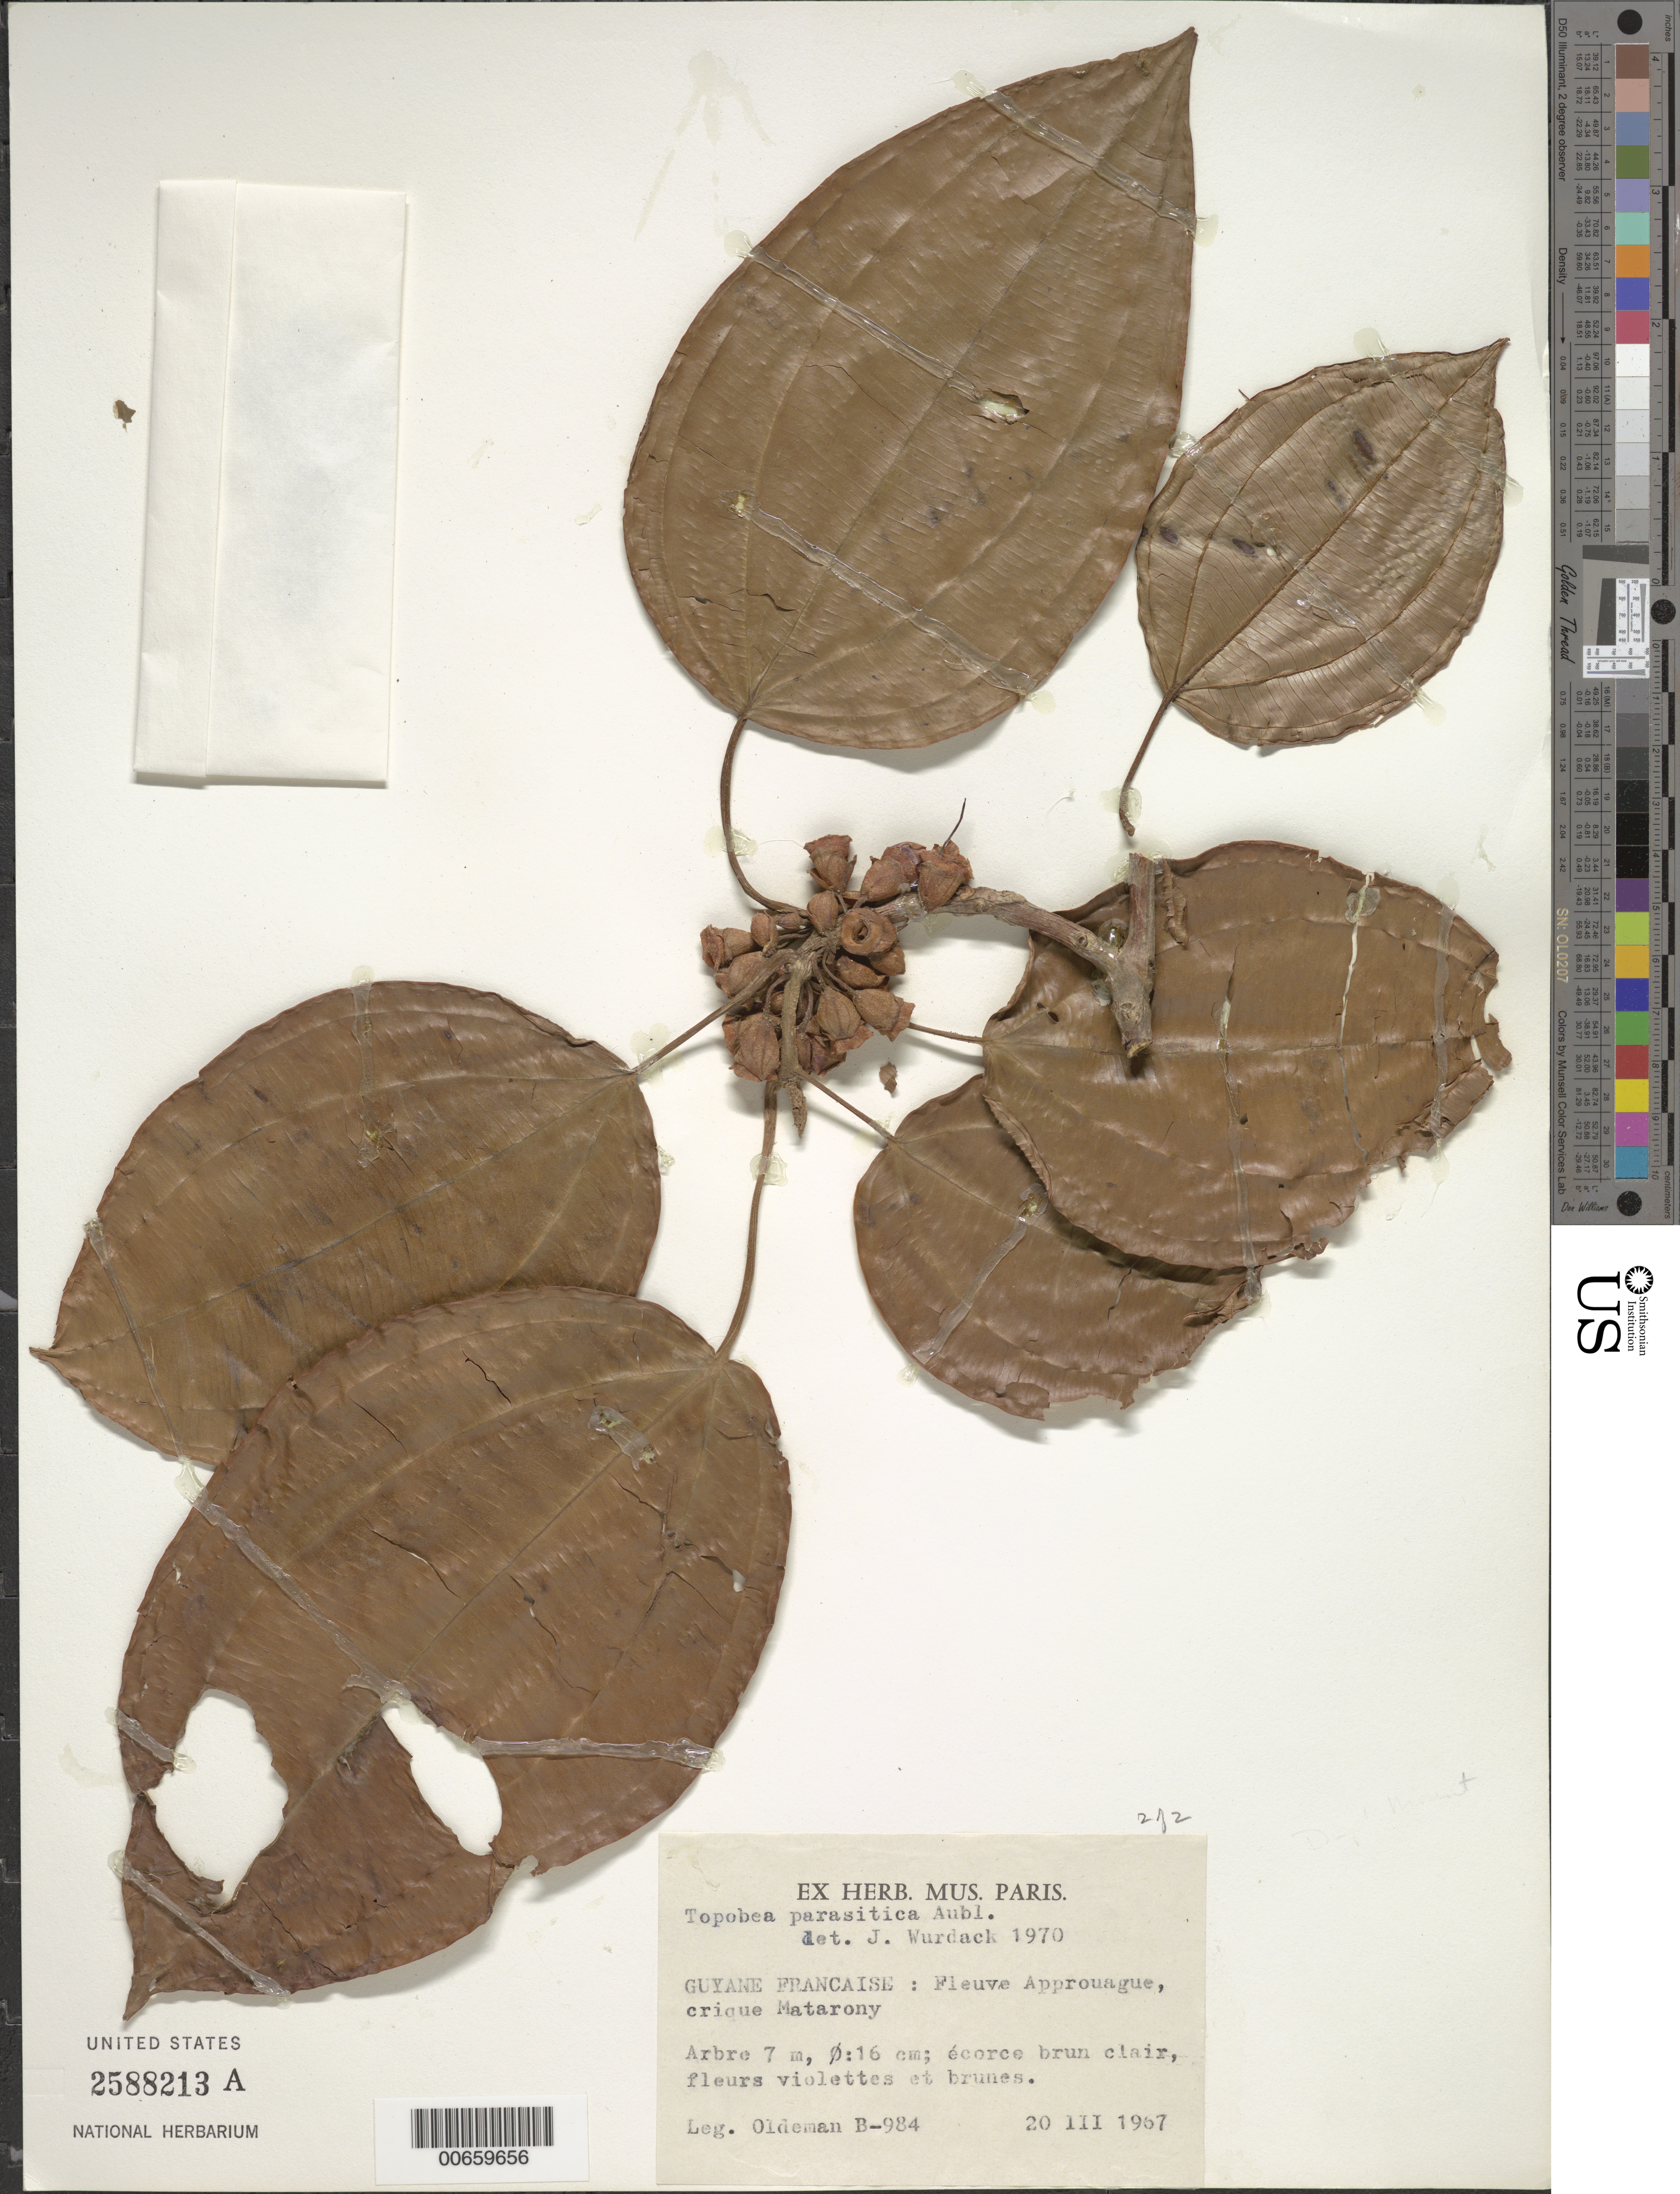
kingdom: Plantae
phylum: Tracheophyta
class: Magnoliopsida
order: Myrtales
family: Melastomataceae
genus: Topobea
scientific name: Topobea parasitica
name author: Aubl.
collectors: -- Oldeman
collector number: B-984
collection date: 1967-03-20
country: French Guiana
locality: Guyane Francaise: Fleuve Approuague, crique Matarony.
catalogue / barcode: US 2588213A